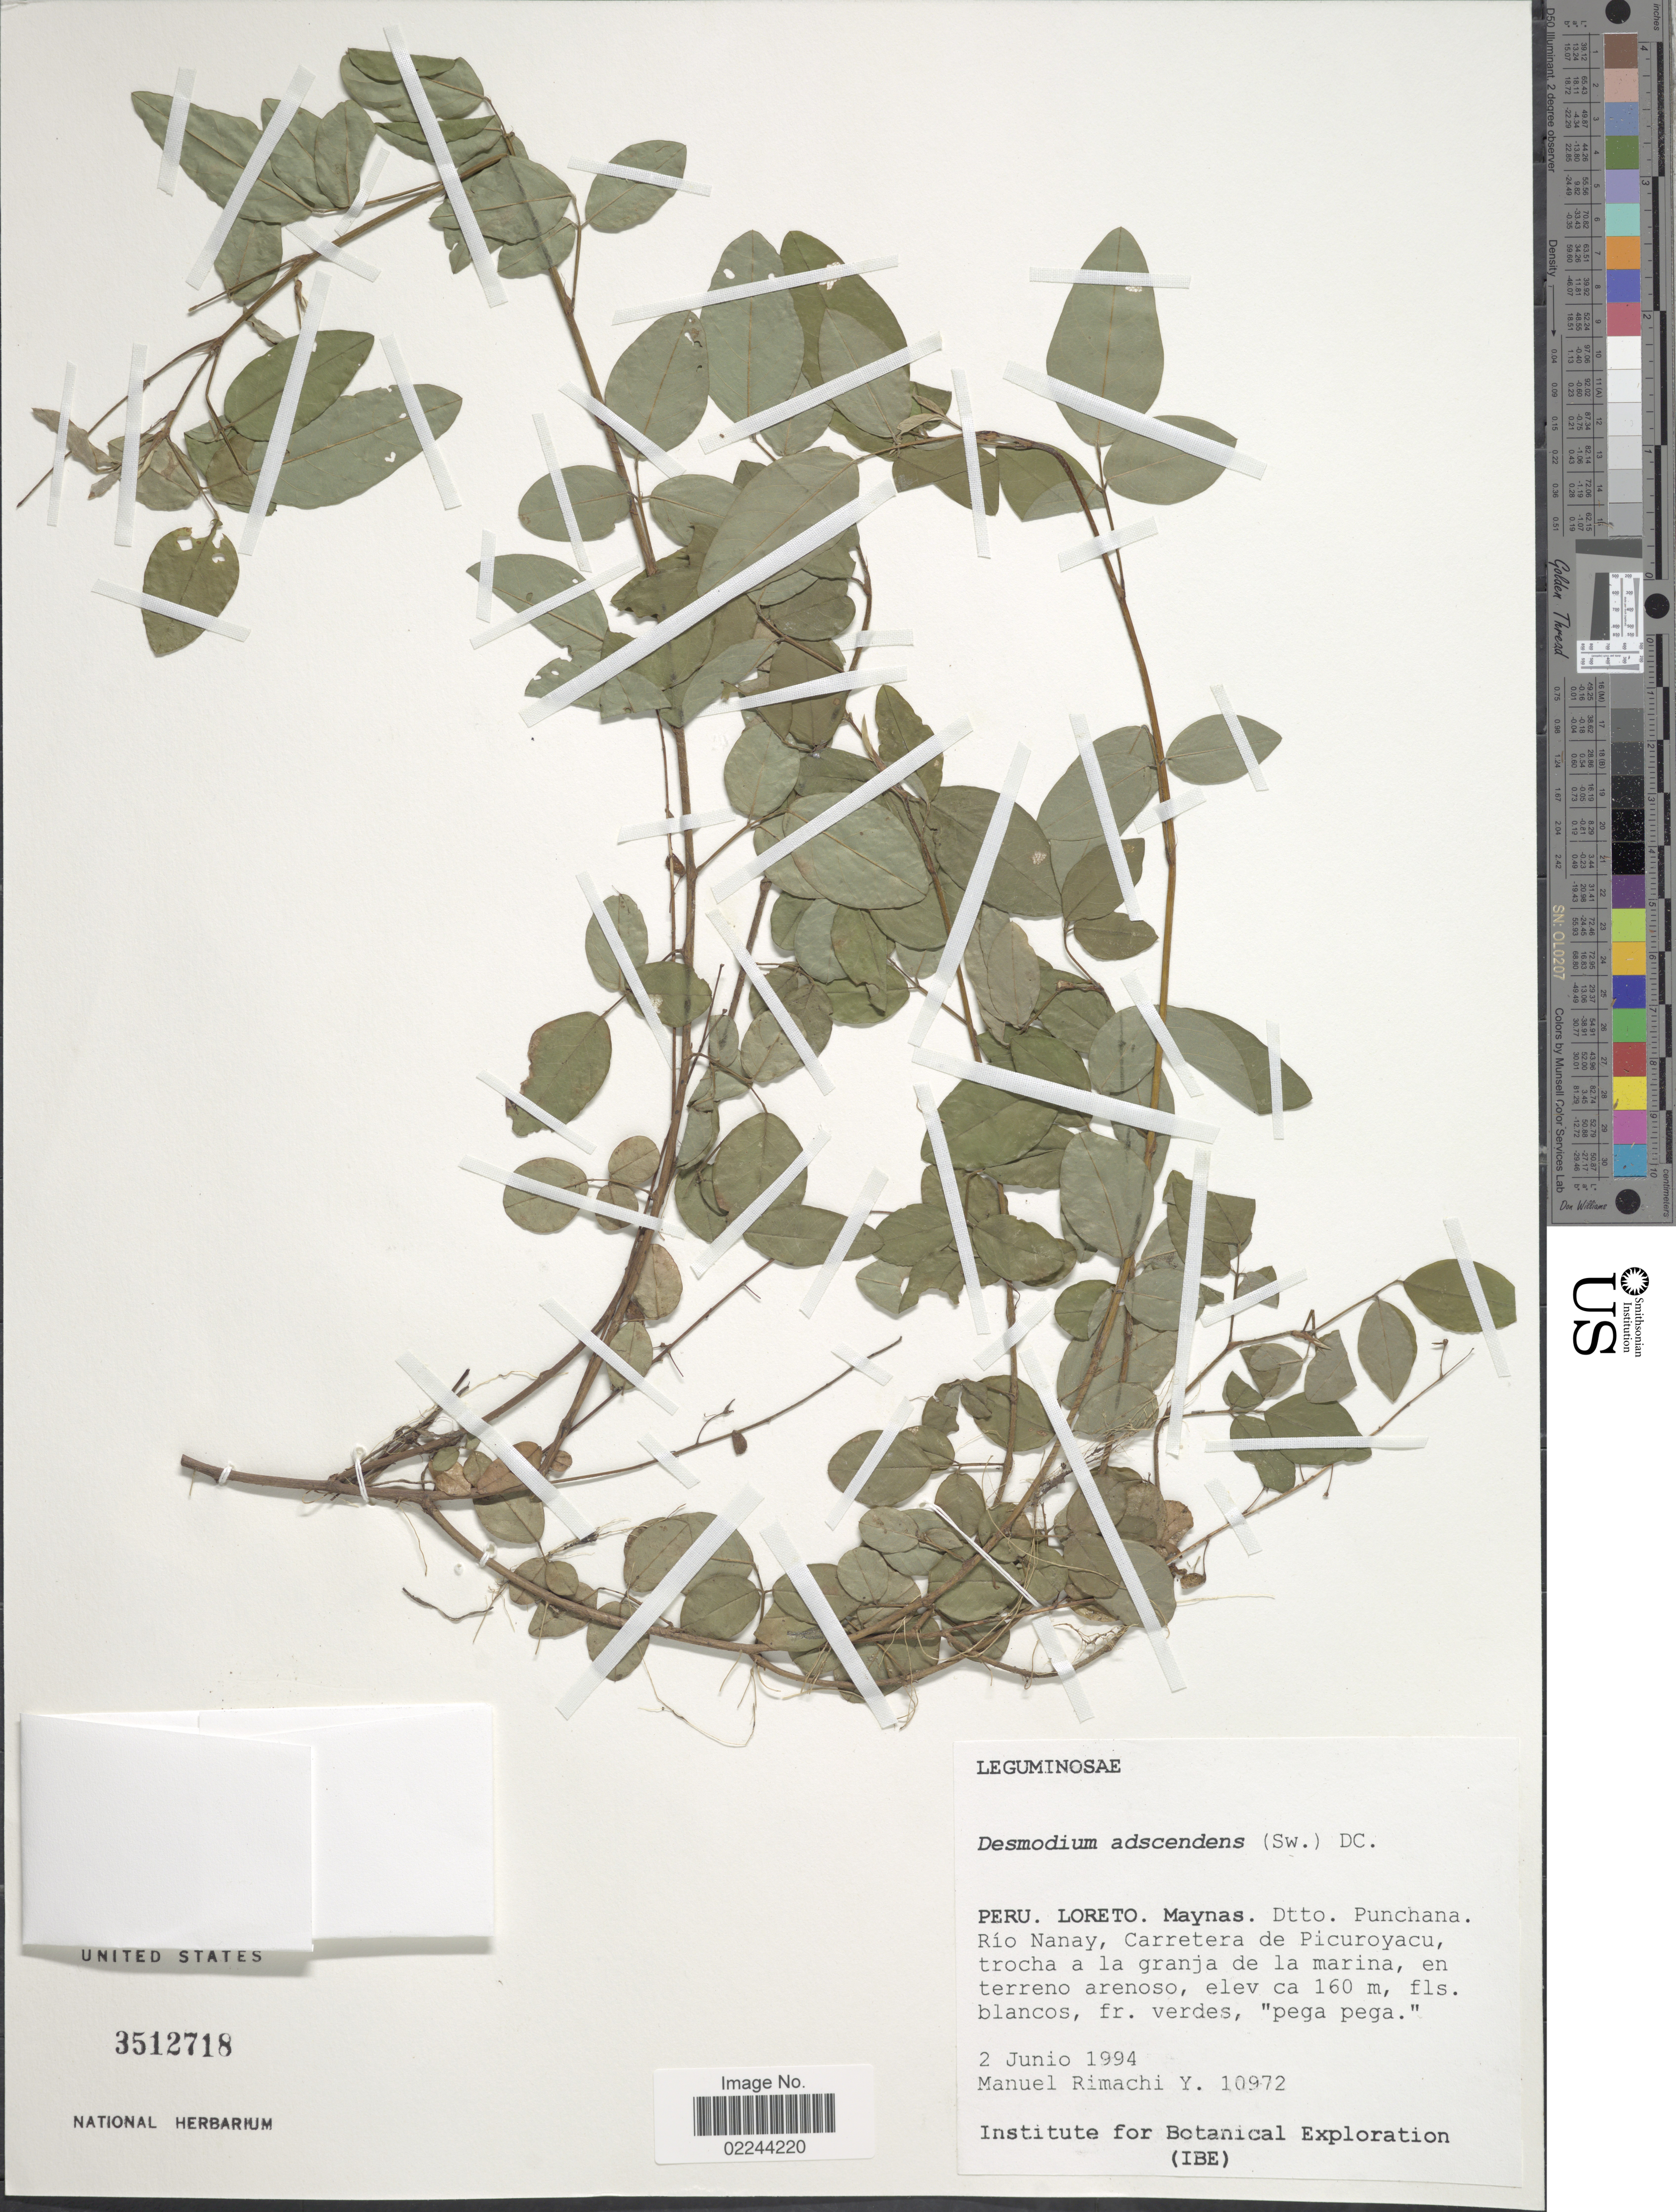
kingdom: Plantae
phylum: Tracheophyta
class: Magnoliopsida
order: Fabales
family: Fabaceae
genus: Grona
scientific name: Grona adscendens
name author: (Sw.) H. Ohashi & K. Ohashi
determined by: Strong, Mark T., (BOT), Smithsonian Institution - National Museum of Natural History (UNITED STATES)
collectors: M. Rimachi Y.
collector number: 10972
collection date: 1994-06-02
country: Peru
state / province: Loreto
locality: Maynas. Dtto. Maynas. Dtto. Punchana. Río Nanay, Carretera de Picuroyacu, trocha a la granja de la marina, en terreno arenoso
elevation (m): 160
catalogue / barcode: US 3512718